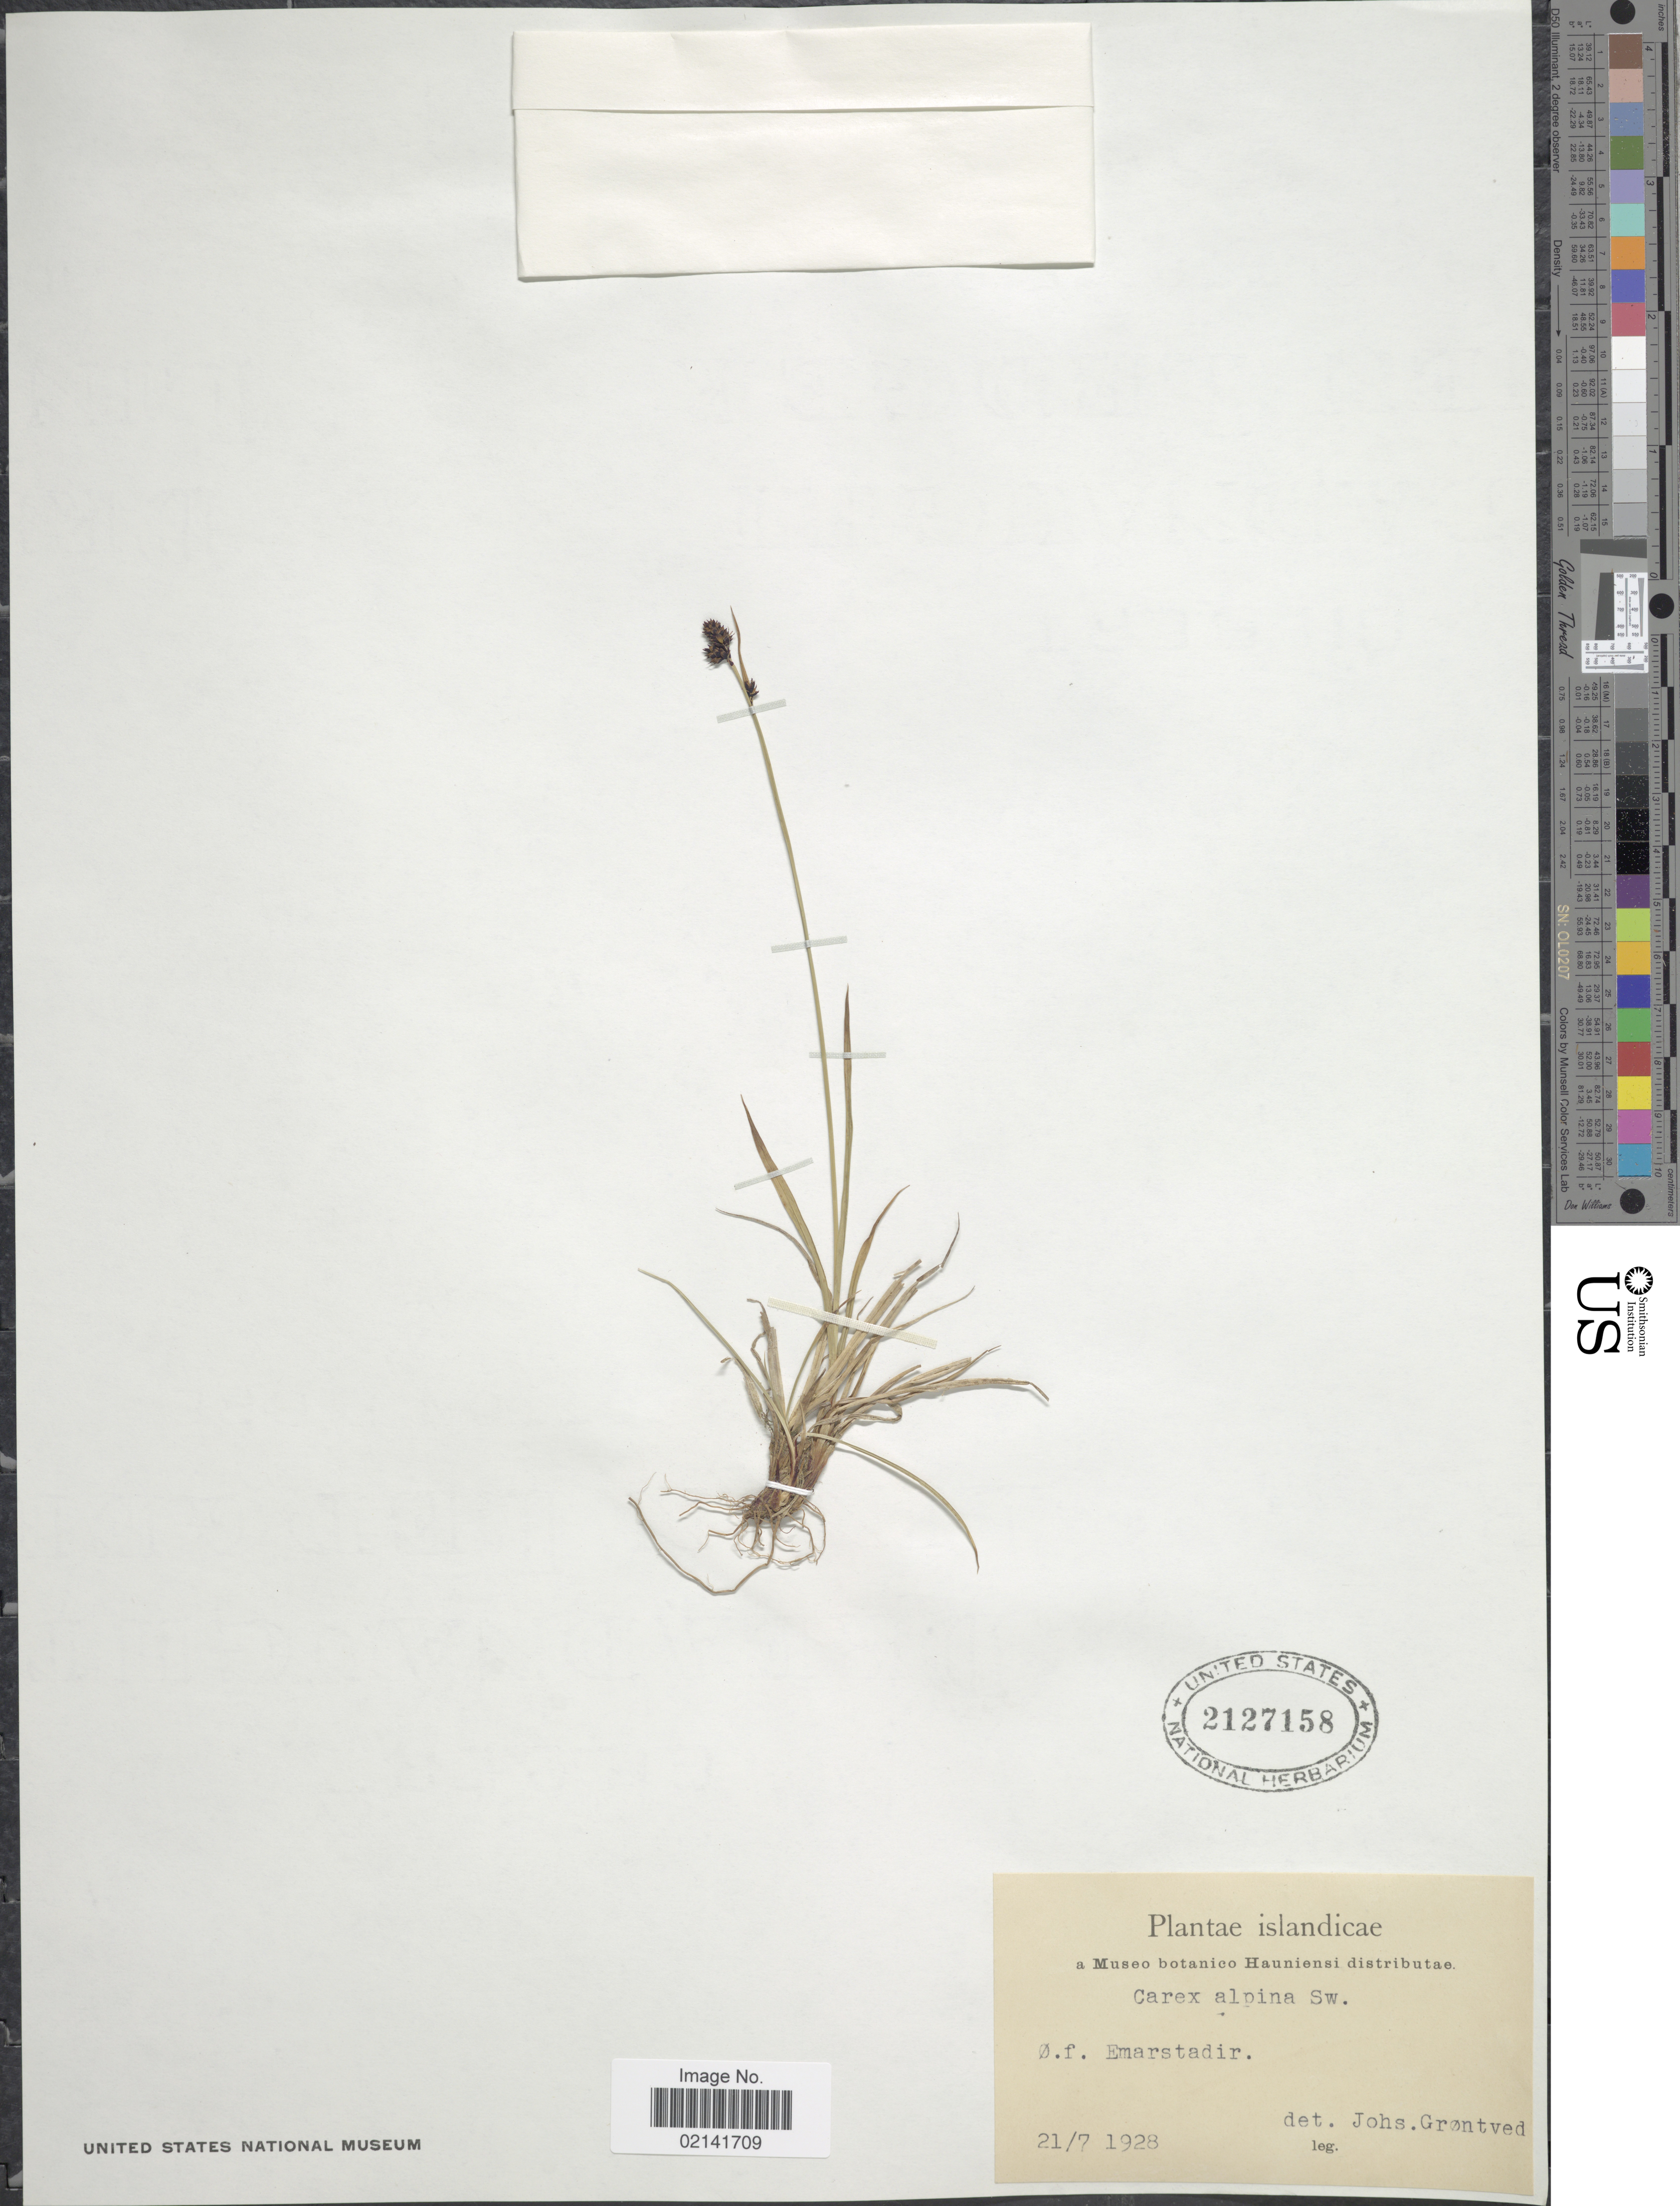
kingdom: Plantae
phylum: Tracheophyta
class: Liliopsida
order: Poales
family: Cyperaceae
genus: Carex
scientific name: Carex norvegica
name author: Retz.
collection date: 1928-07-21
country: Iceland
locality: O.F. Emarstadir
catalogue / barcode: US 2127158